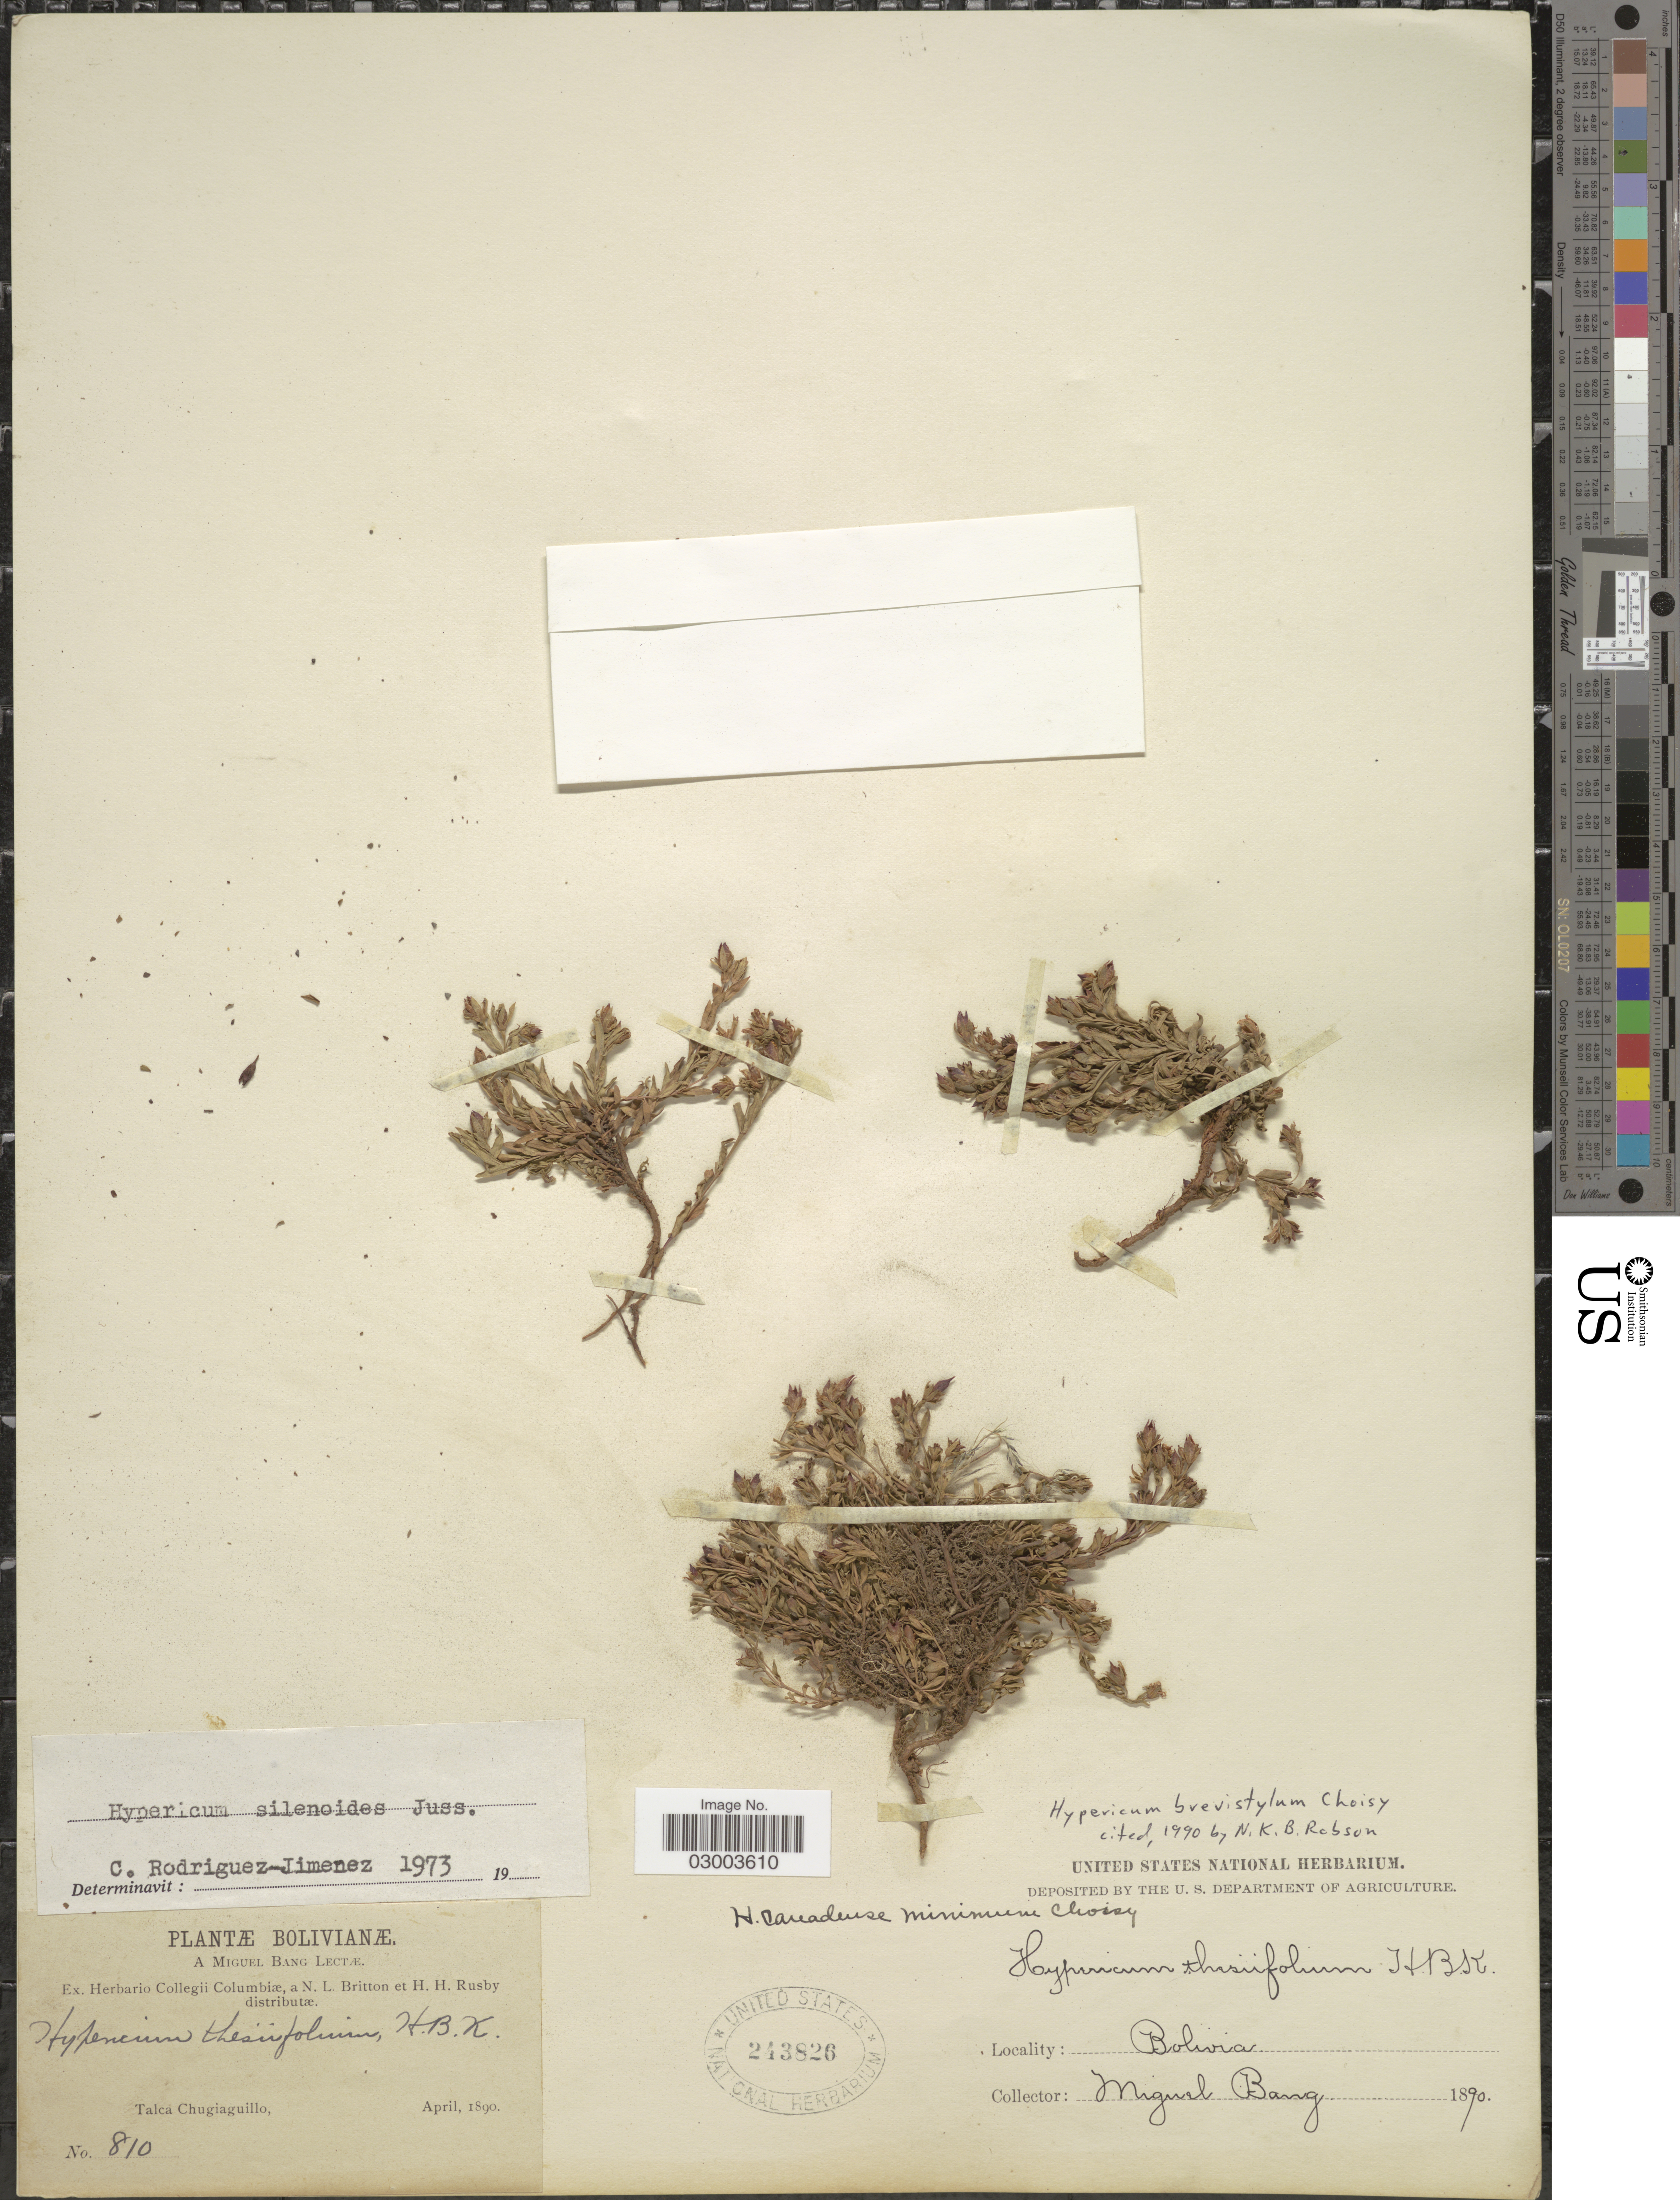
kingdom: Plantae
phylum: Tracheophyta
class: Magnoliopsida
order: Malpighiales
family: Hypericaceae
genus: Hypericum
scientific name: Hypericum brevistylum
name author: Choisy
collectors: M. Bang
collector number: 810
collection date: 1890-04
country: Bolivia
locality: Talca Chugiaguillo.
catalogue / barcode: US 243826